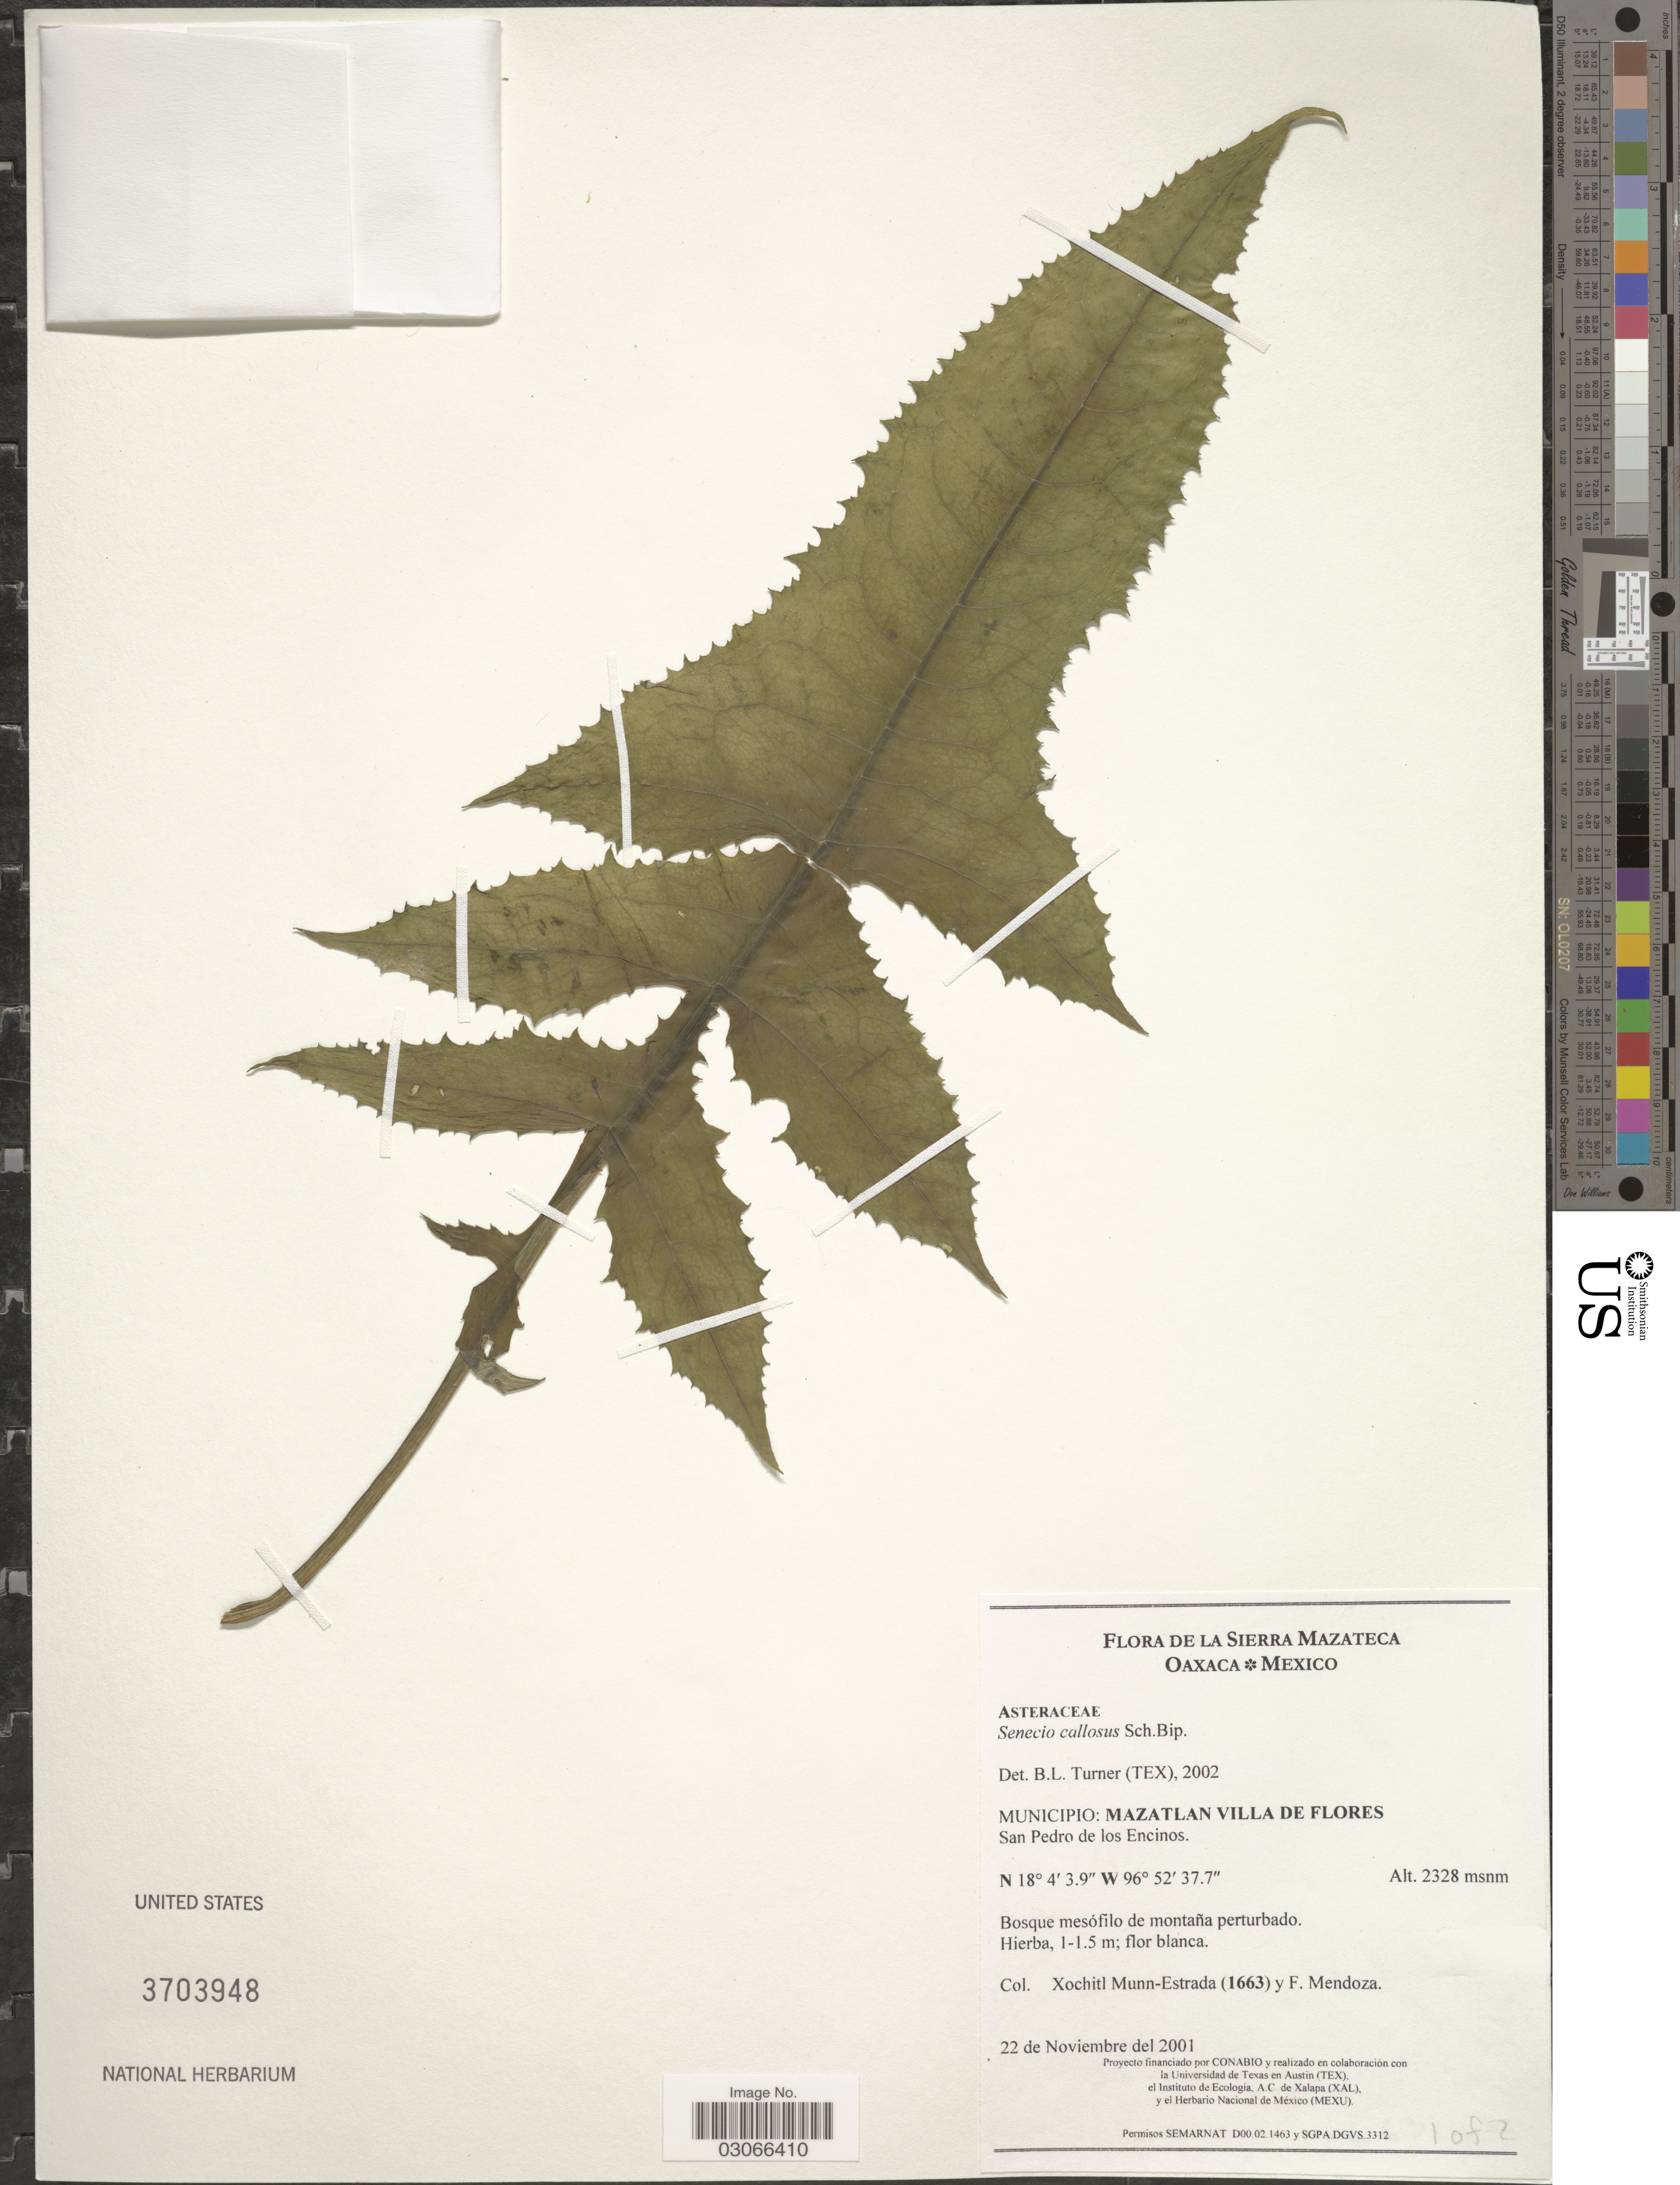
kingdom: Plantae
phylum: Tracheophyta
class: Magnoliopsida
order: Asterales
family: Asteraceae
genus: Senecio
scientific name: Senecio callosus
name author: Sch. Bip.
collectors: X. Munn-Estrada & F. Mendoza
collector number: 1663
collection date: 2001-11-22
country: Mexico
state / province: Oaxaca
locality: La Sierra Mazateca. Municipio: Mazatlan Villa de Flores. San Pedro de los Encinos.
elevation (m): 2328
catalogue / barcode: US 3703948